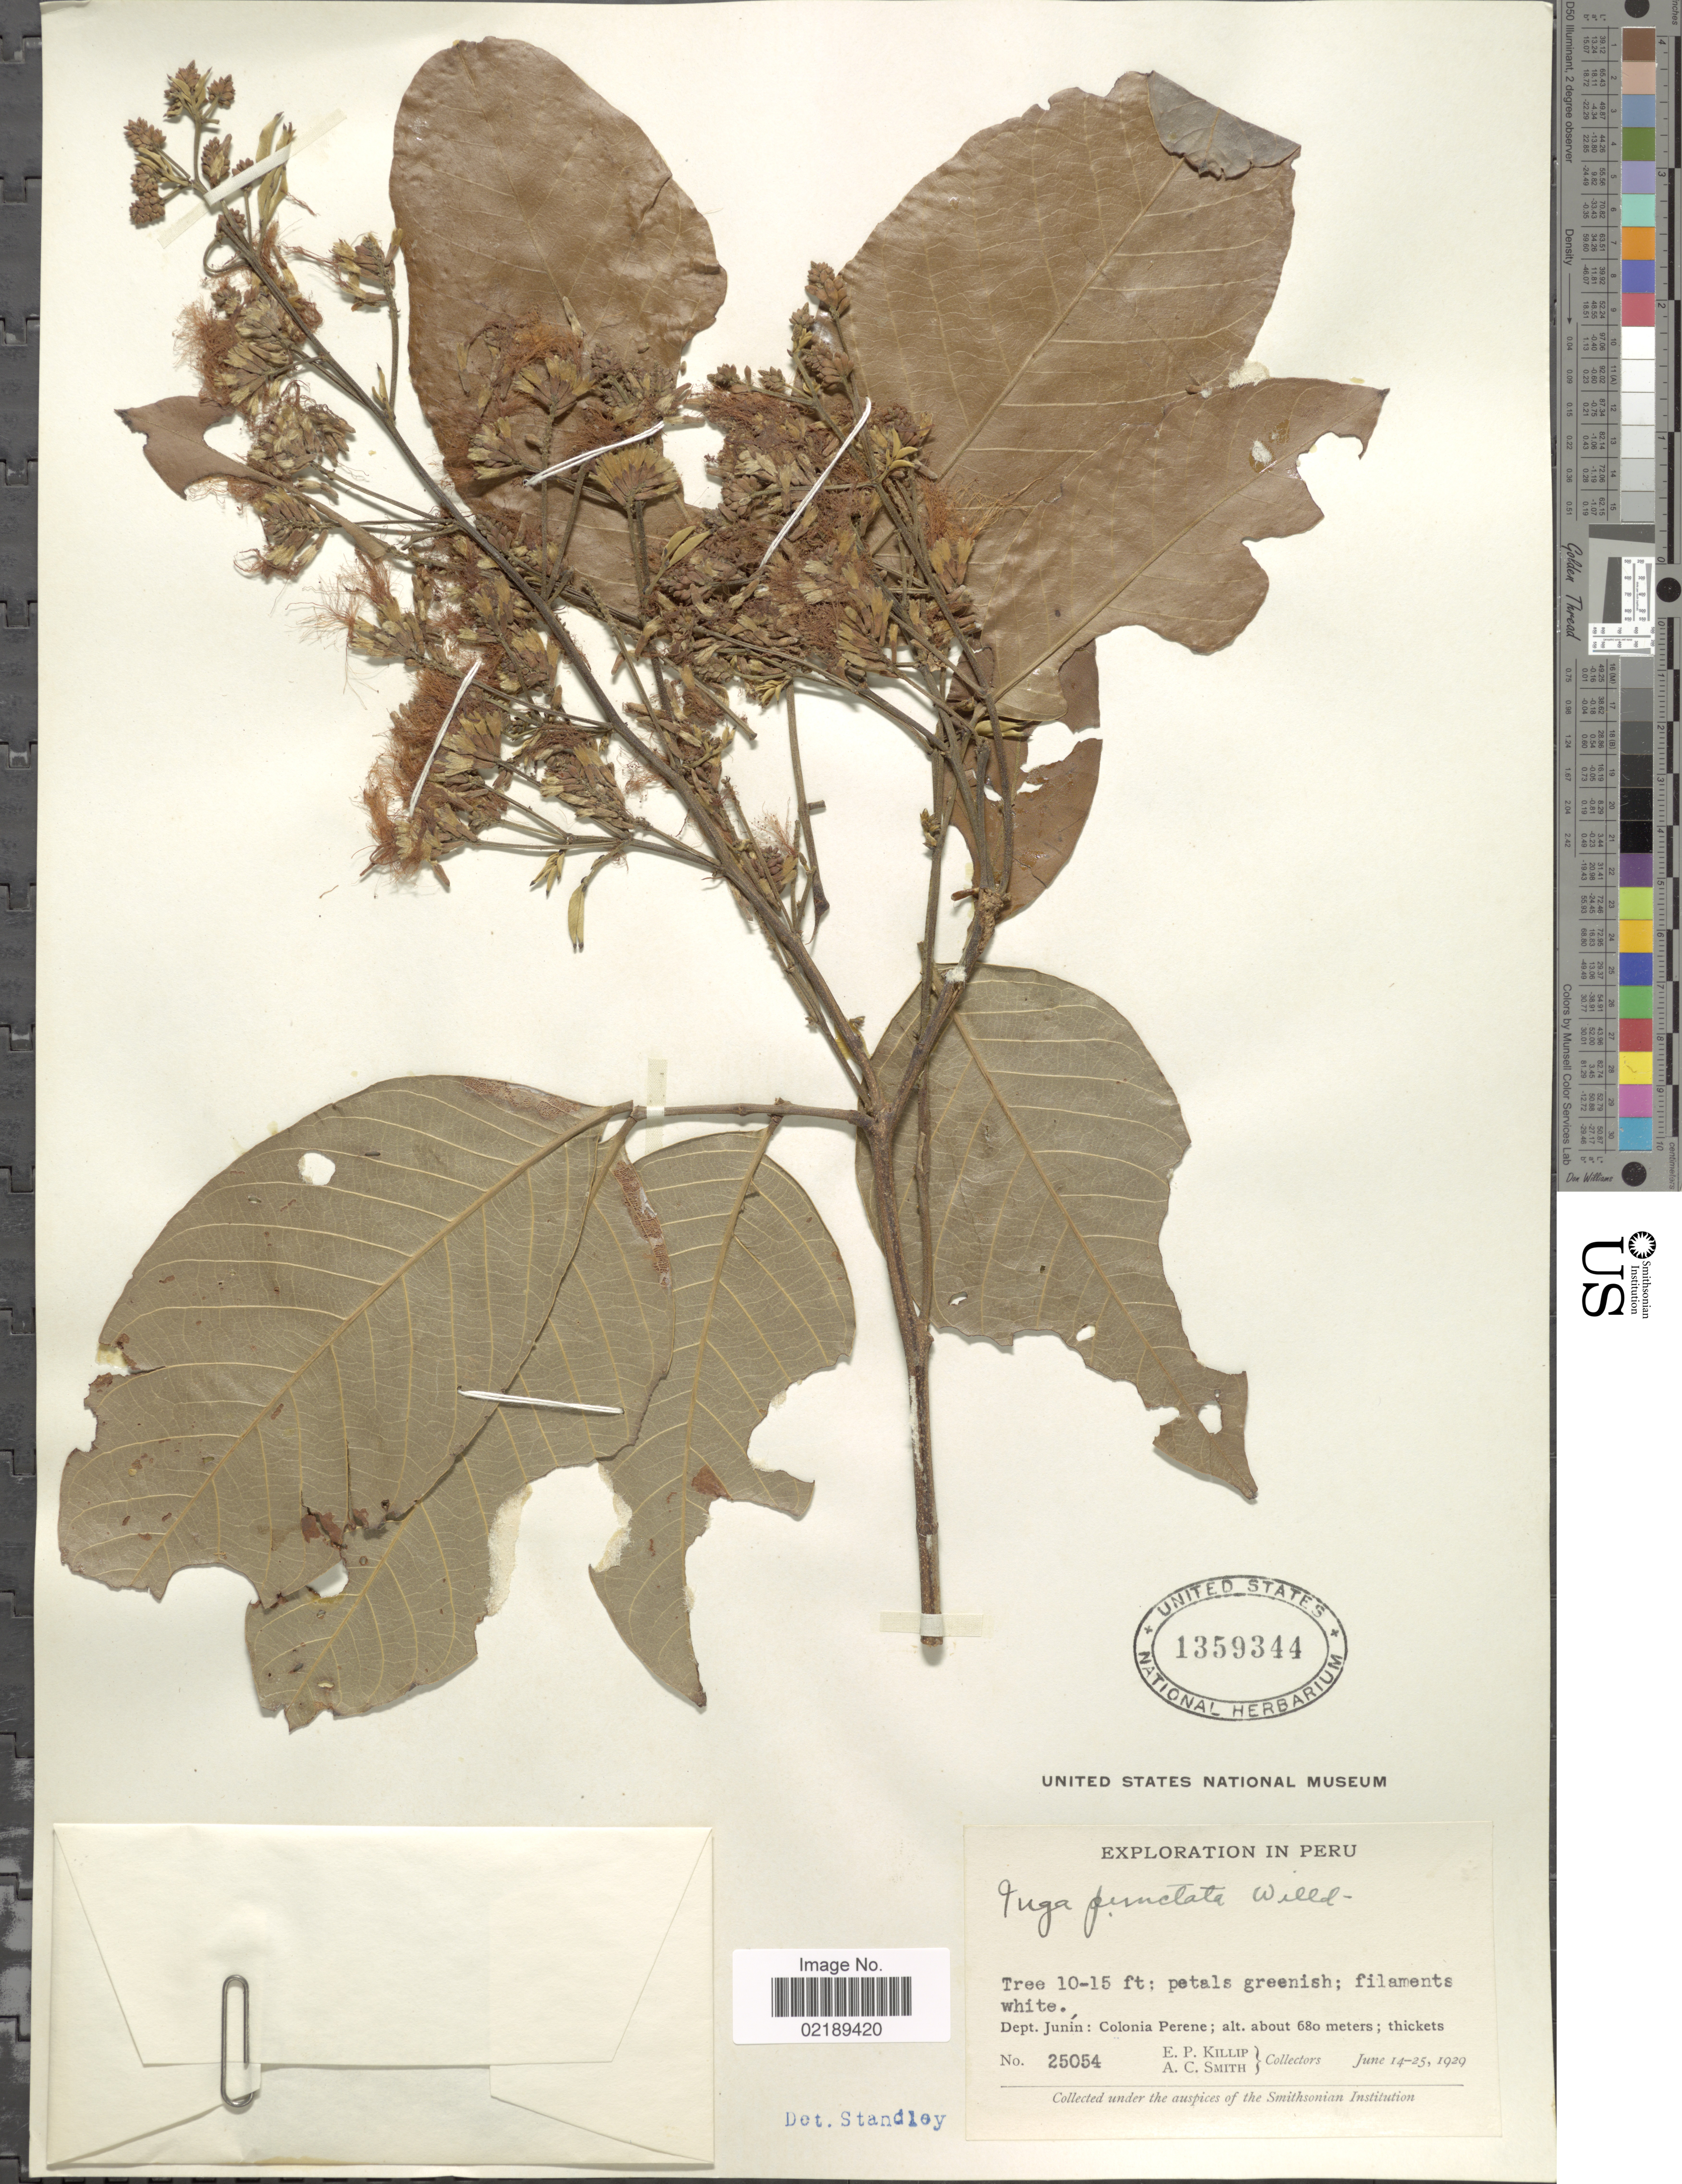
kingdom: Plantae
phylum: Tracheophyta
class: Magnoliopsida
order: Fabales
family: Fabaceae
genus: Inga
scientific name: Inga punctata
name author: Willd.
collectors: E. P. Killip & A. C. Smith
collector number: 25054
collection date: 1929-06-14/1929-06-25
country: Peru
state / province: Junín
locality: Colonia Perene.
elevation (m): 680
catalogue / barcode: US 1359344